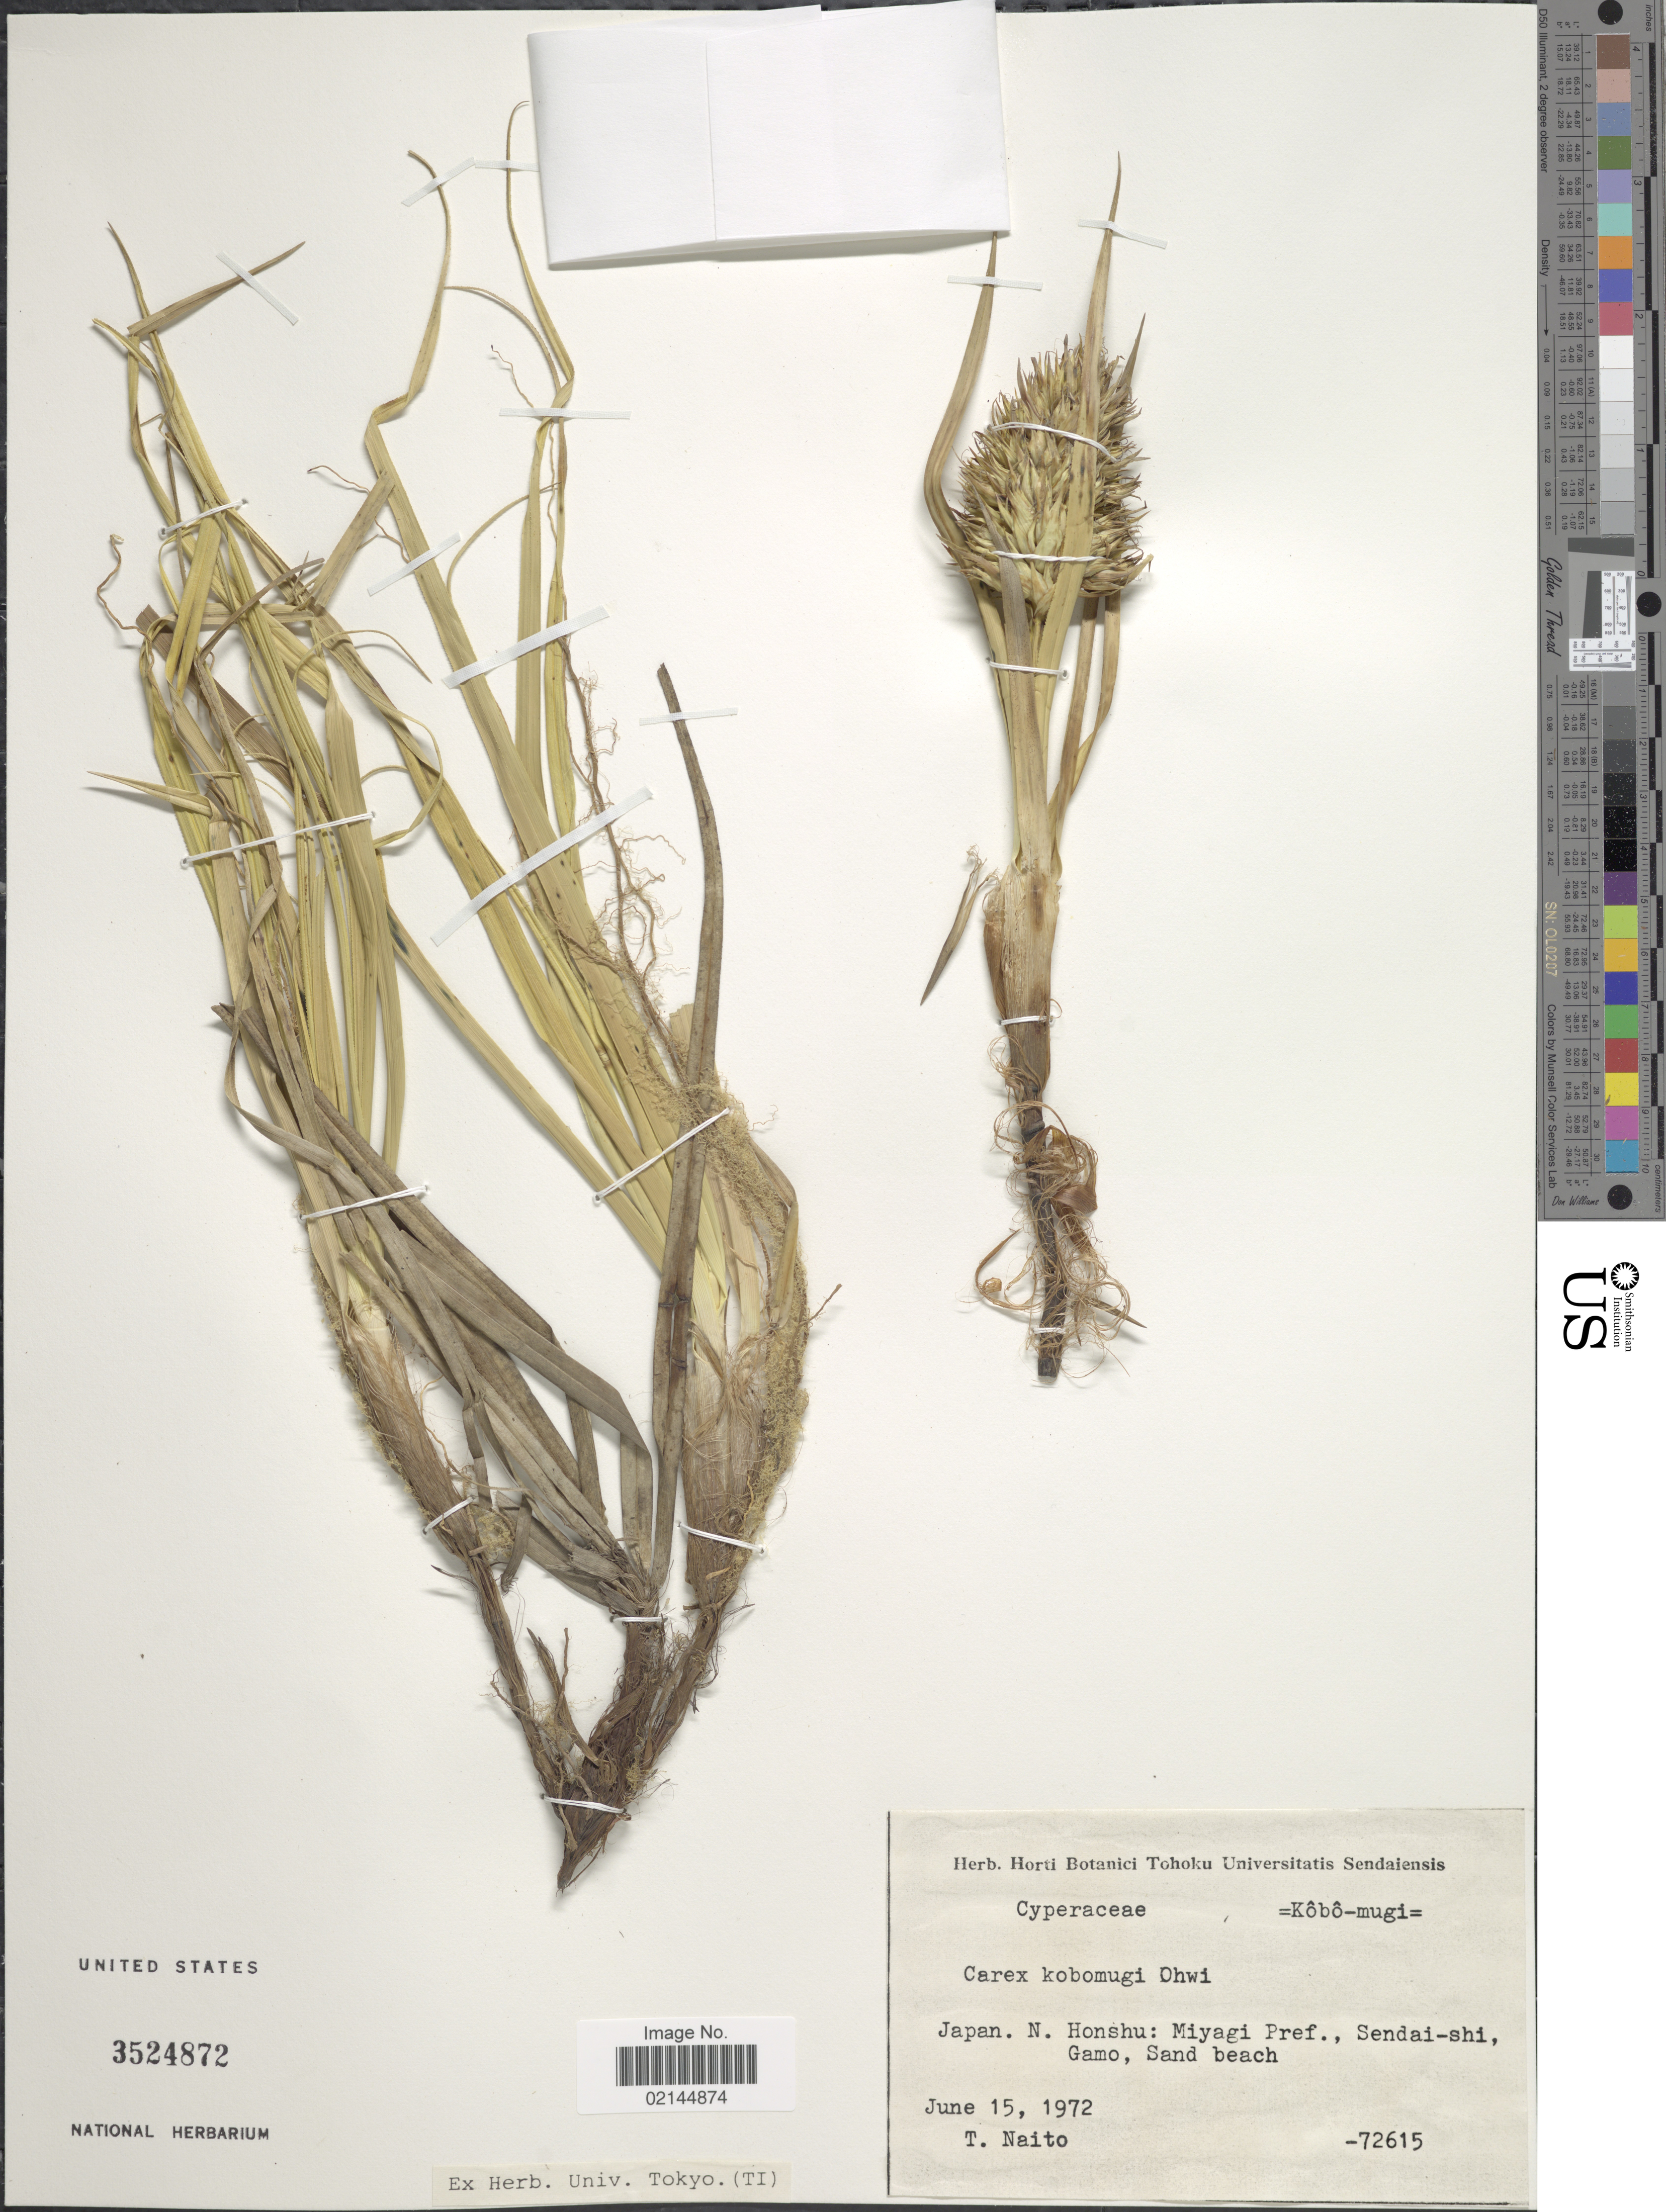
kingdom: Plantae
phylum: Tracheophyta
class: Liliopsida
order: Poales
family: Cyperaceae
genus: Carex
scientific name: Carex kobomugi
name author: Ohwi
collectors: T. Naito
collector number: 72612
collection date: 1972-06-15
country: Japan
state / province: Miyagi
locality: Japan. N. Honshu: Miyagi Pref., Sendai-shi, Gamo, Sand beach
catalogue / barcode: US 3524872